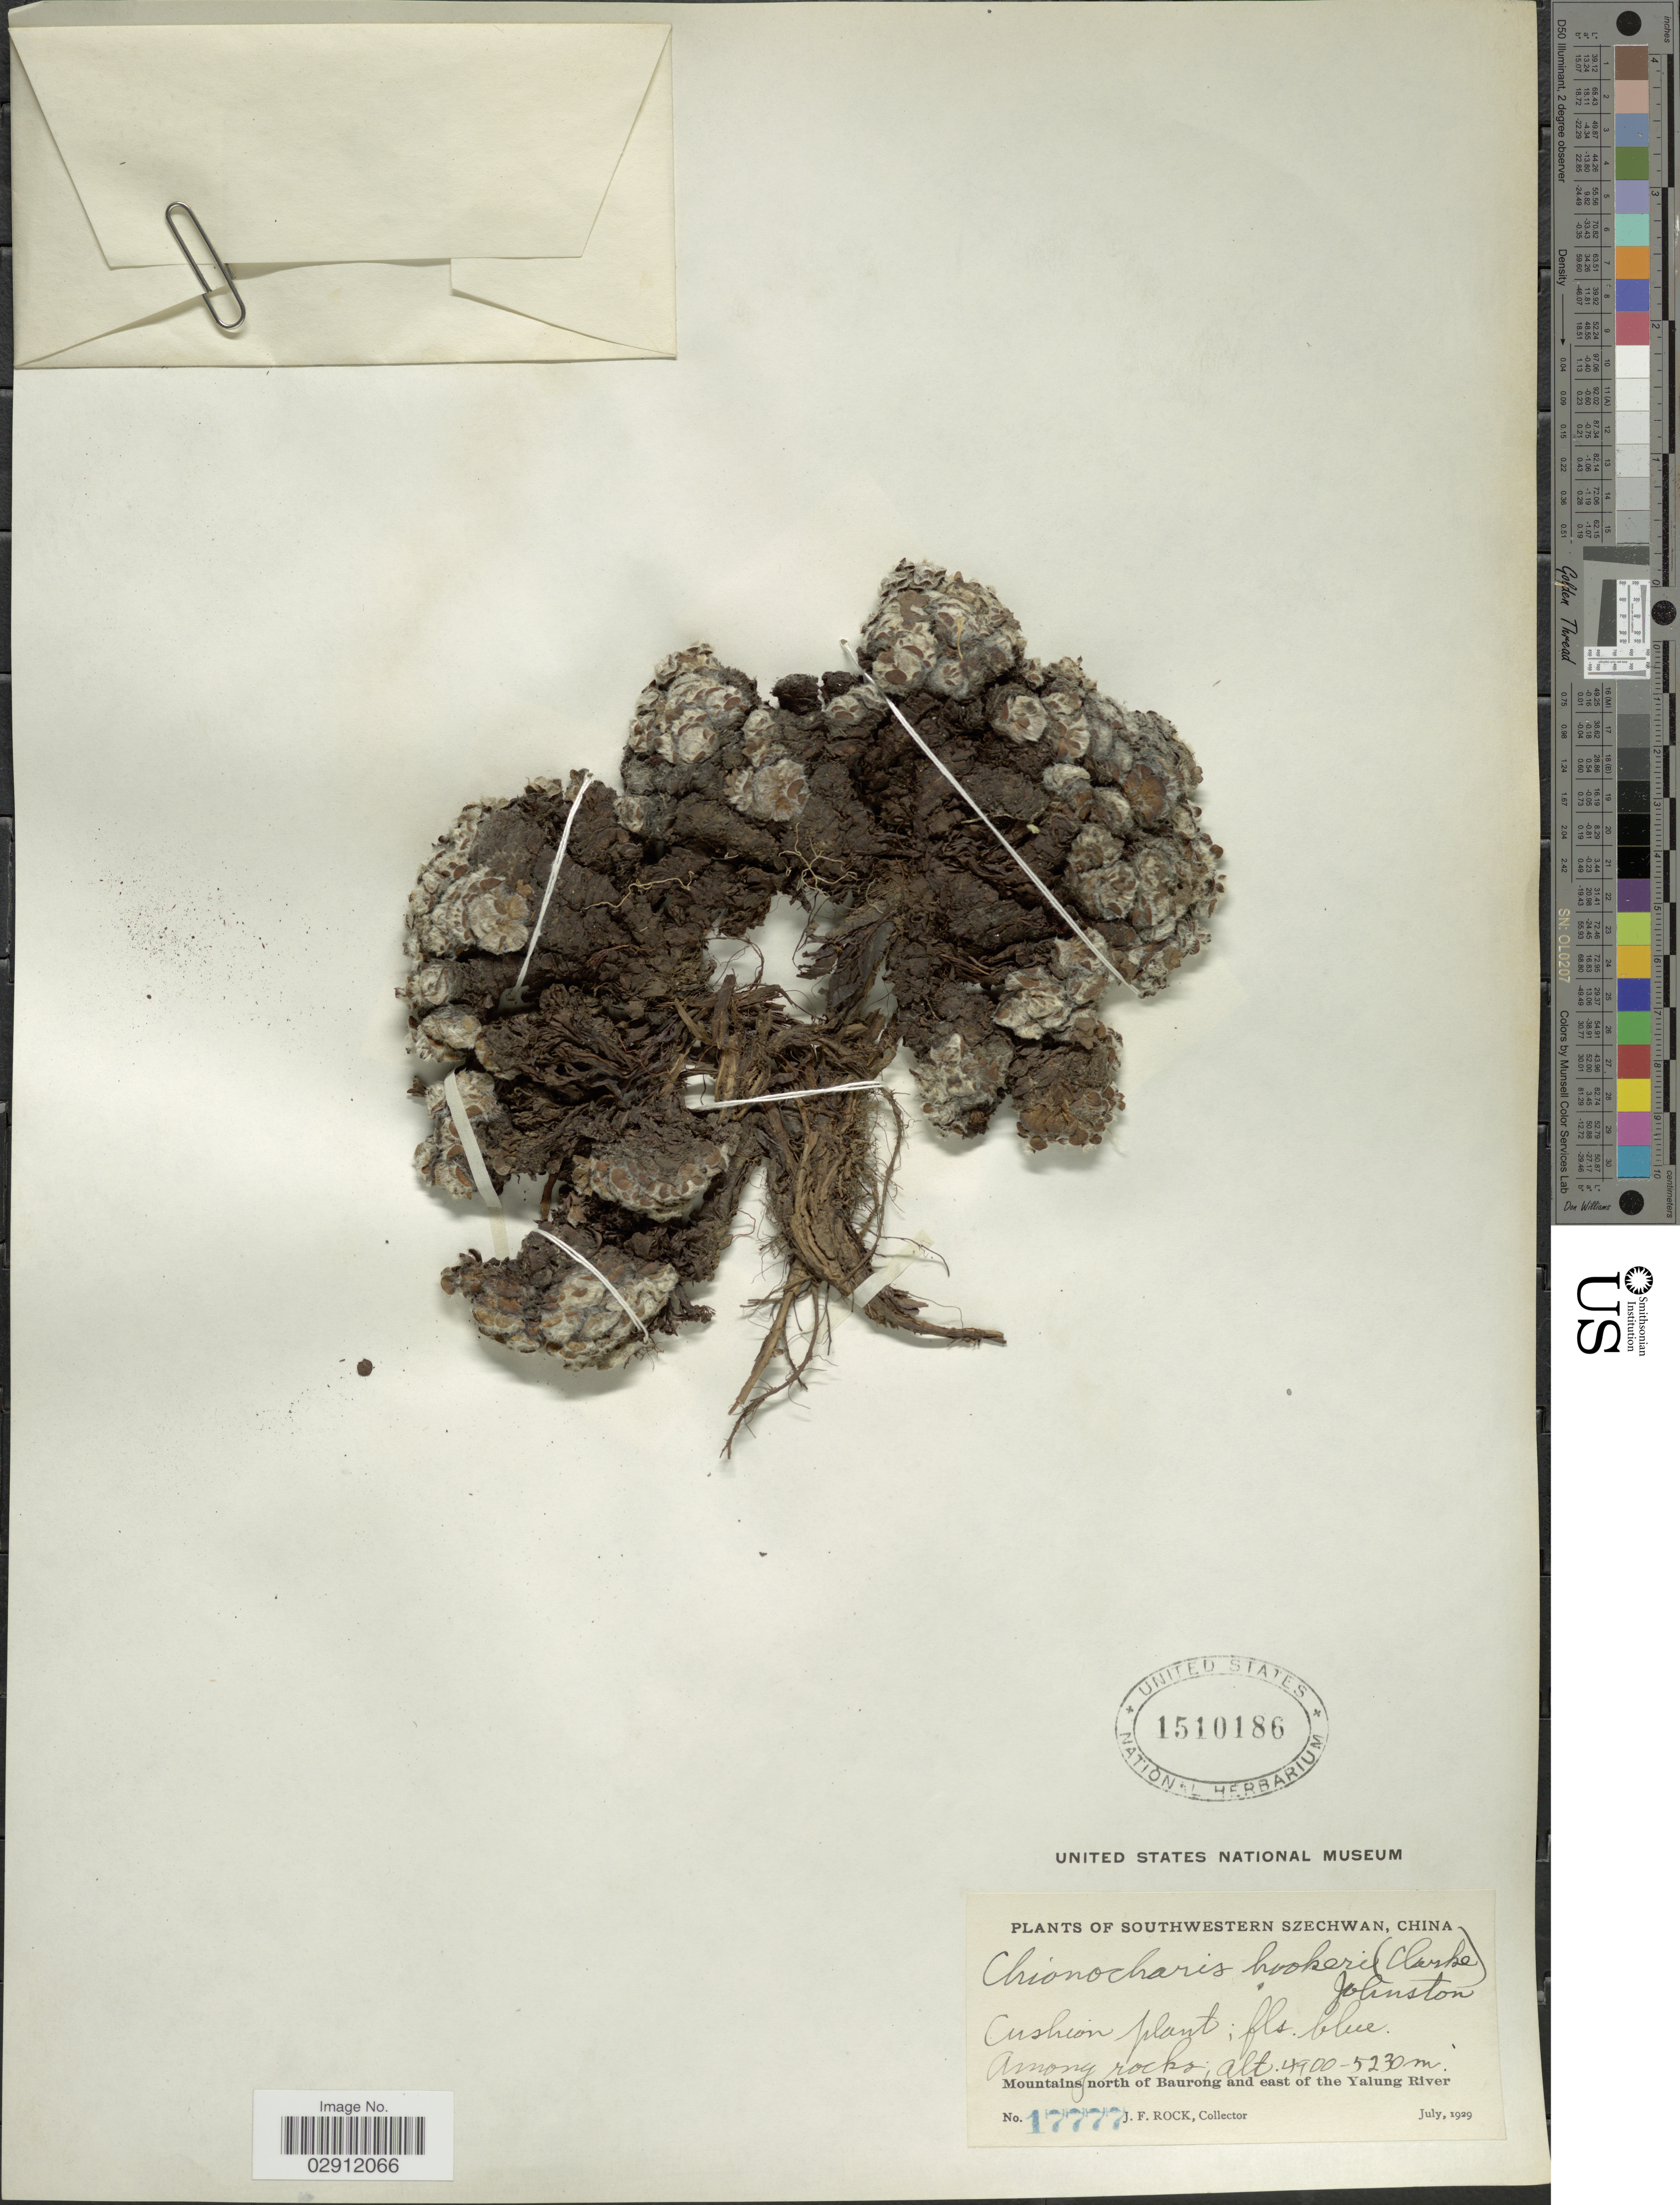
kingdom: Plantae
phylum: Tracheophyta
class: Magnoliopsida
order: Boraginales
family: Boraginaceae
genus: Chionocharis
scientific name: Chionocharis hookeri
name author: (C.B. Clarke) I.M. Johnst.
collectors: J. Rock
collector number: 17777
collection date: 1929-07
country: China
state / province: Sichuan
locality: Southwestern Szechwan. Mountains north of Baurong and east of the Yalung River.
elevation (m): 4900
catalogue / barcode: US 1510186